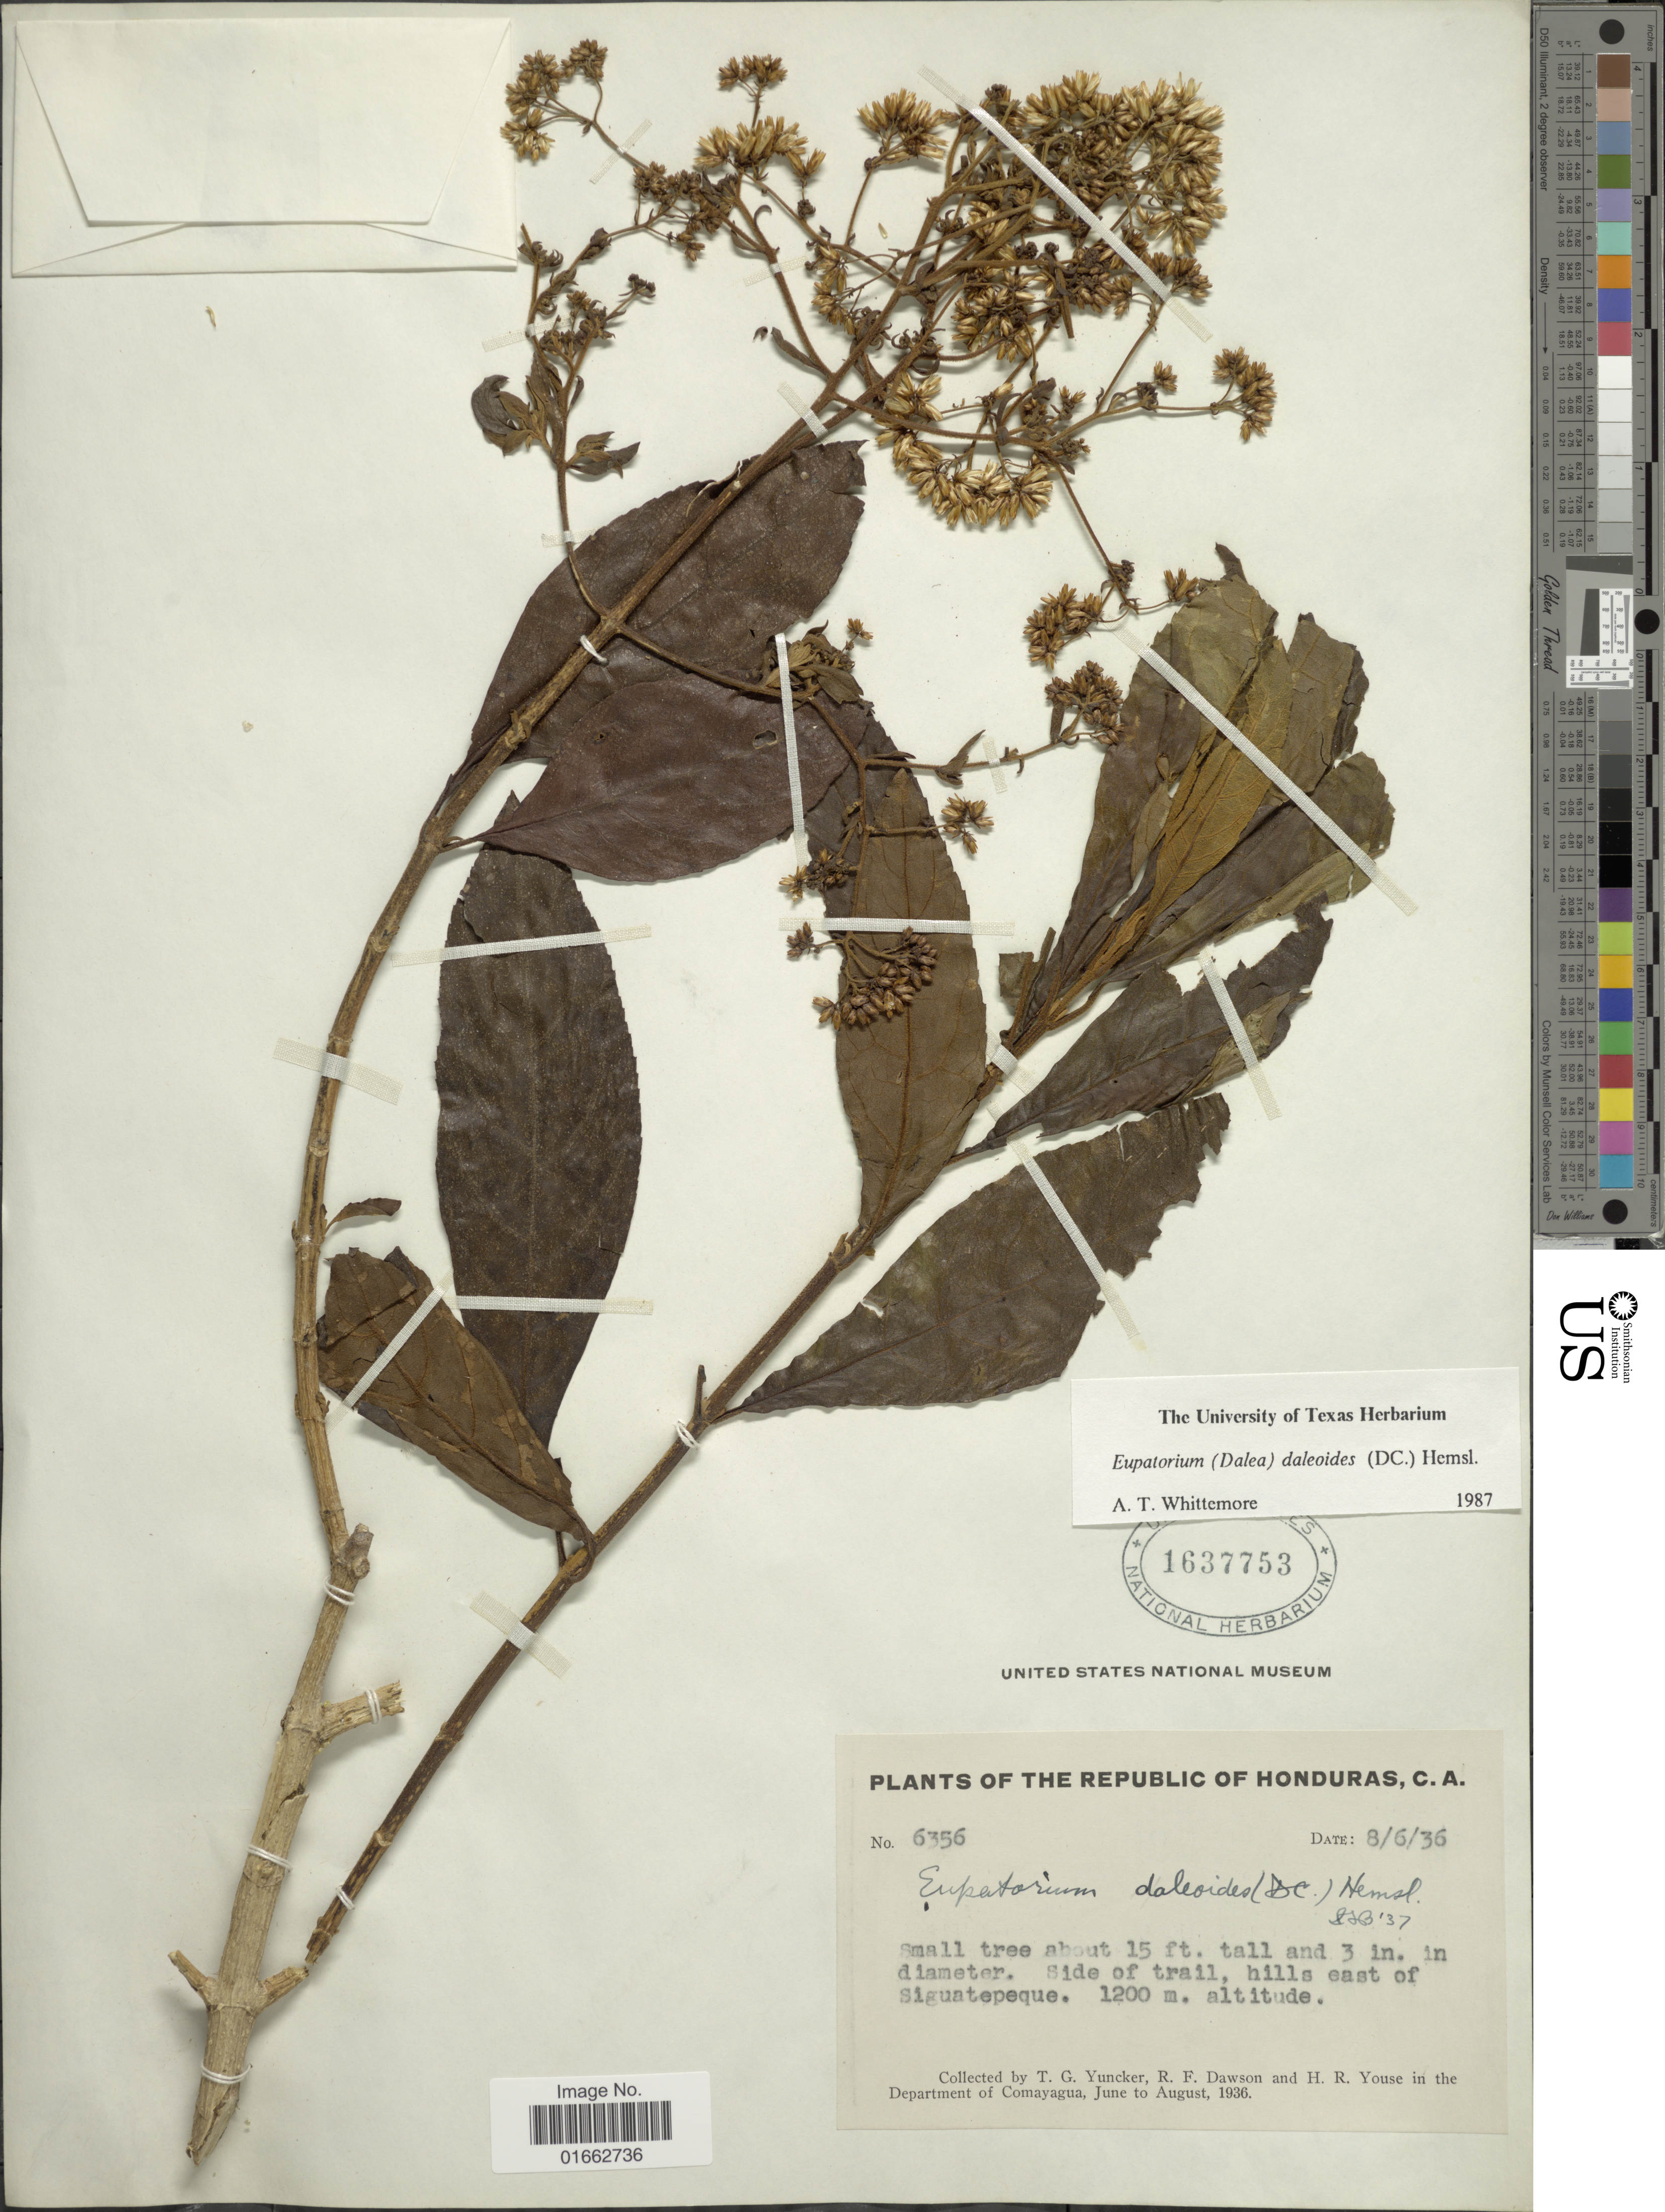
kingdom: Plantae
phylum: Tracheophyta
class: Magnoliopsida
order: Asterales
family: Asteraceae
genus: Critonia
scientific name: Critonia daleoides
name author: DC.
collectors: T. G. Yuncker, R. F. Dawson & H. Youse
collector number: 6356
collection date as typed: Transcribed d/m/y: 8/6/36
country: Honduras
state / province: Comayagua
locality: Side of trail, hills east of Siguatepeque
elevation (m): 1200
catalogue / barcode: US 1637753